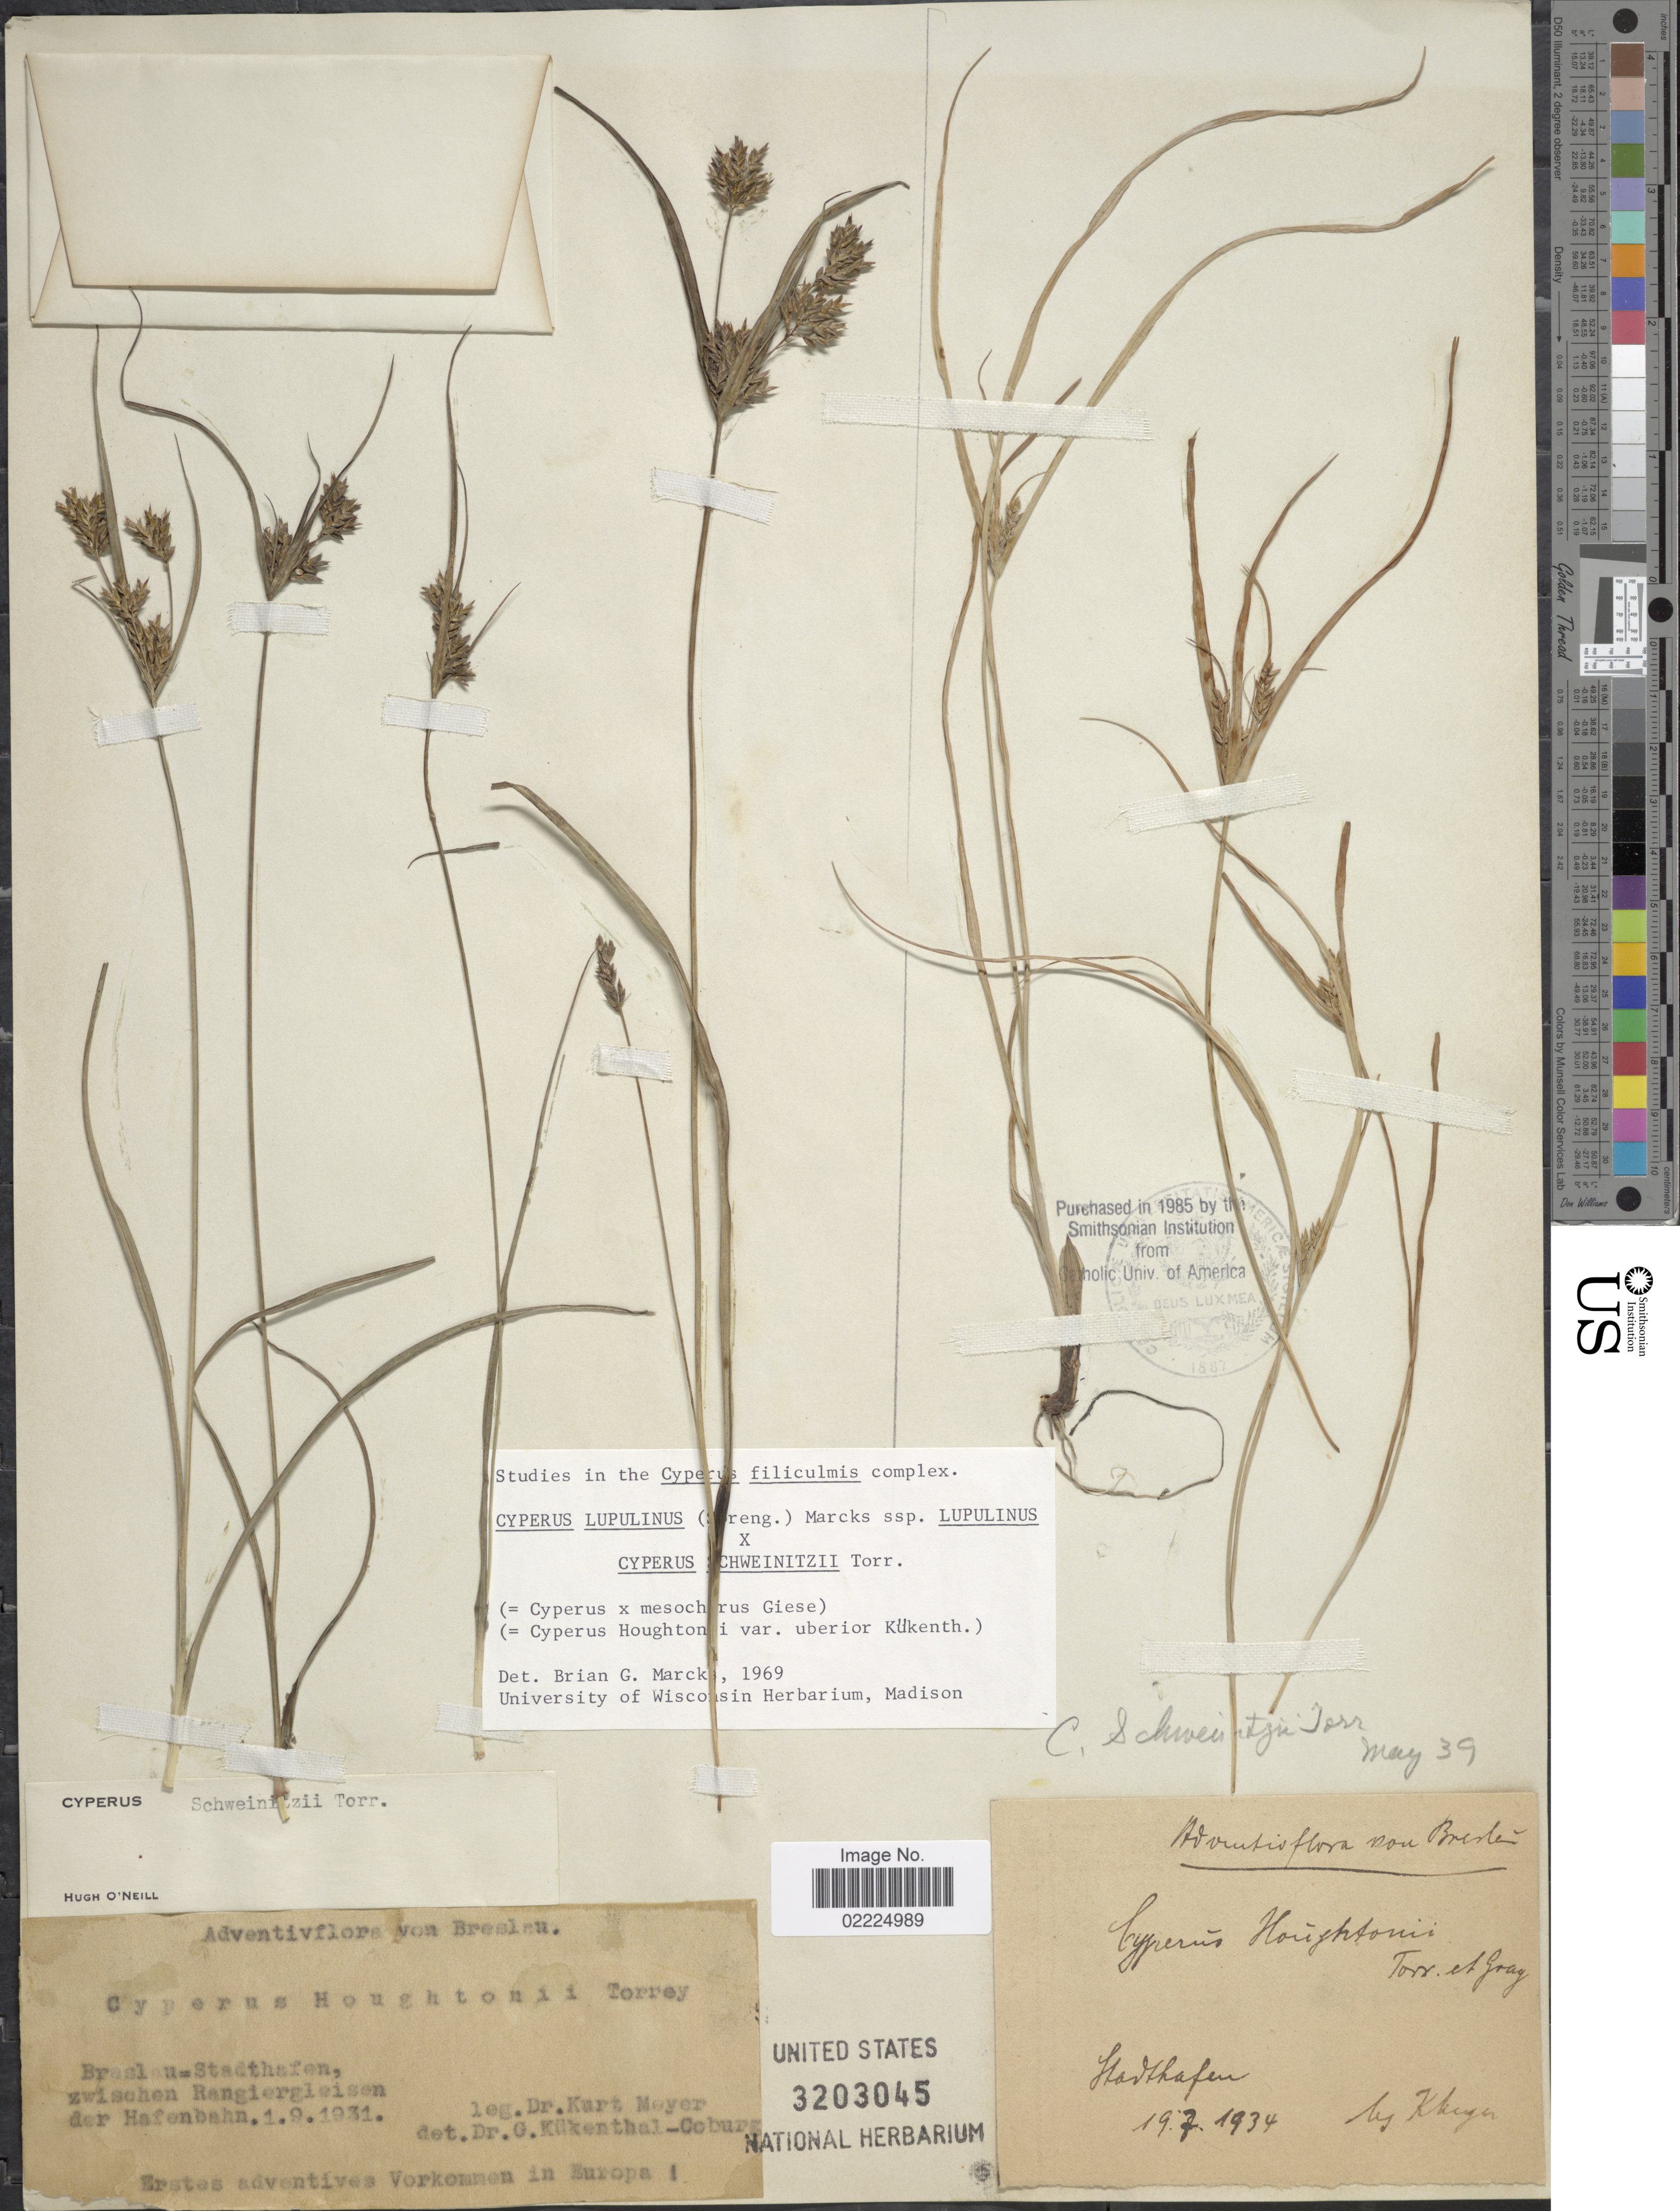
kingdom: Plantae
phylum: Tracheophyta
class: Liliopsida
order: Poales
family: Cyperaceae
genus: Cyperus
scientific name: Cyperus houghtonii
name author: Torr.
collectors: K. I. Meyer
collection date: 1931-09-01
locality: Breslau-Stadthafen, zwischen Rangiergleisen der Hafenbahn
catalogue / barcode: US 3203045